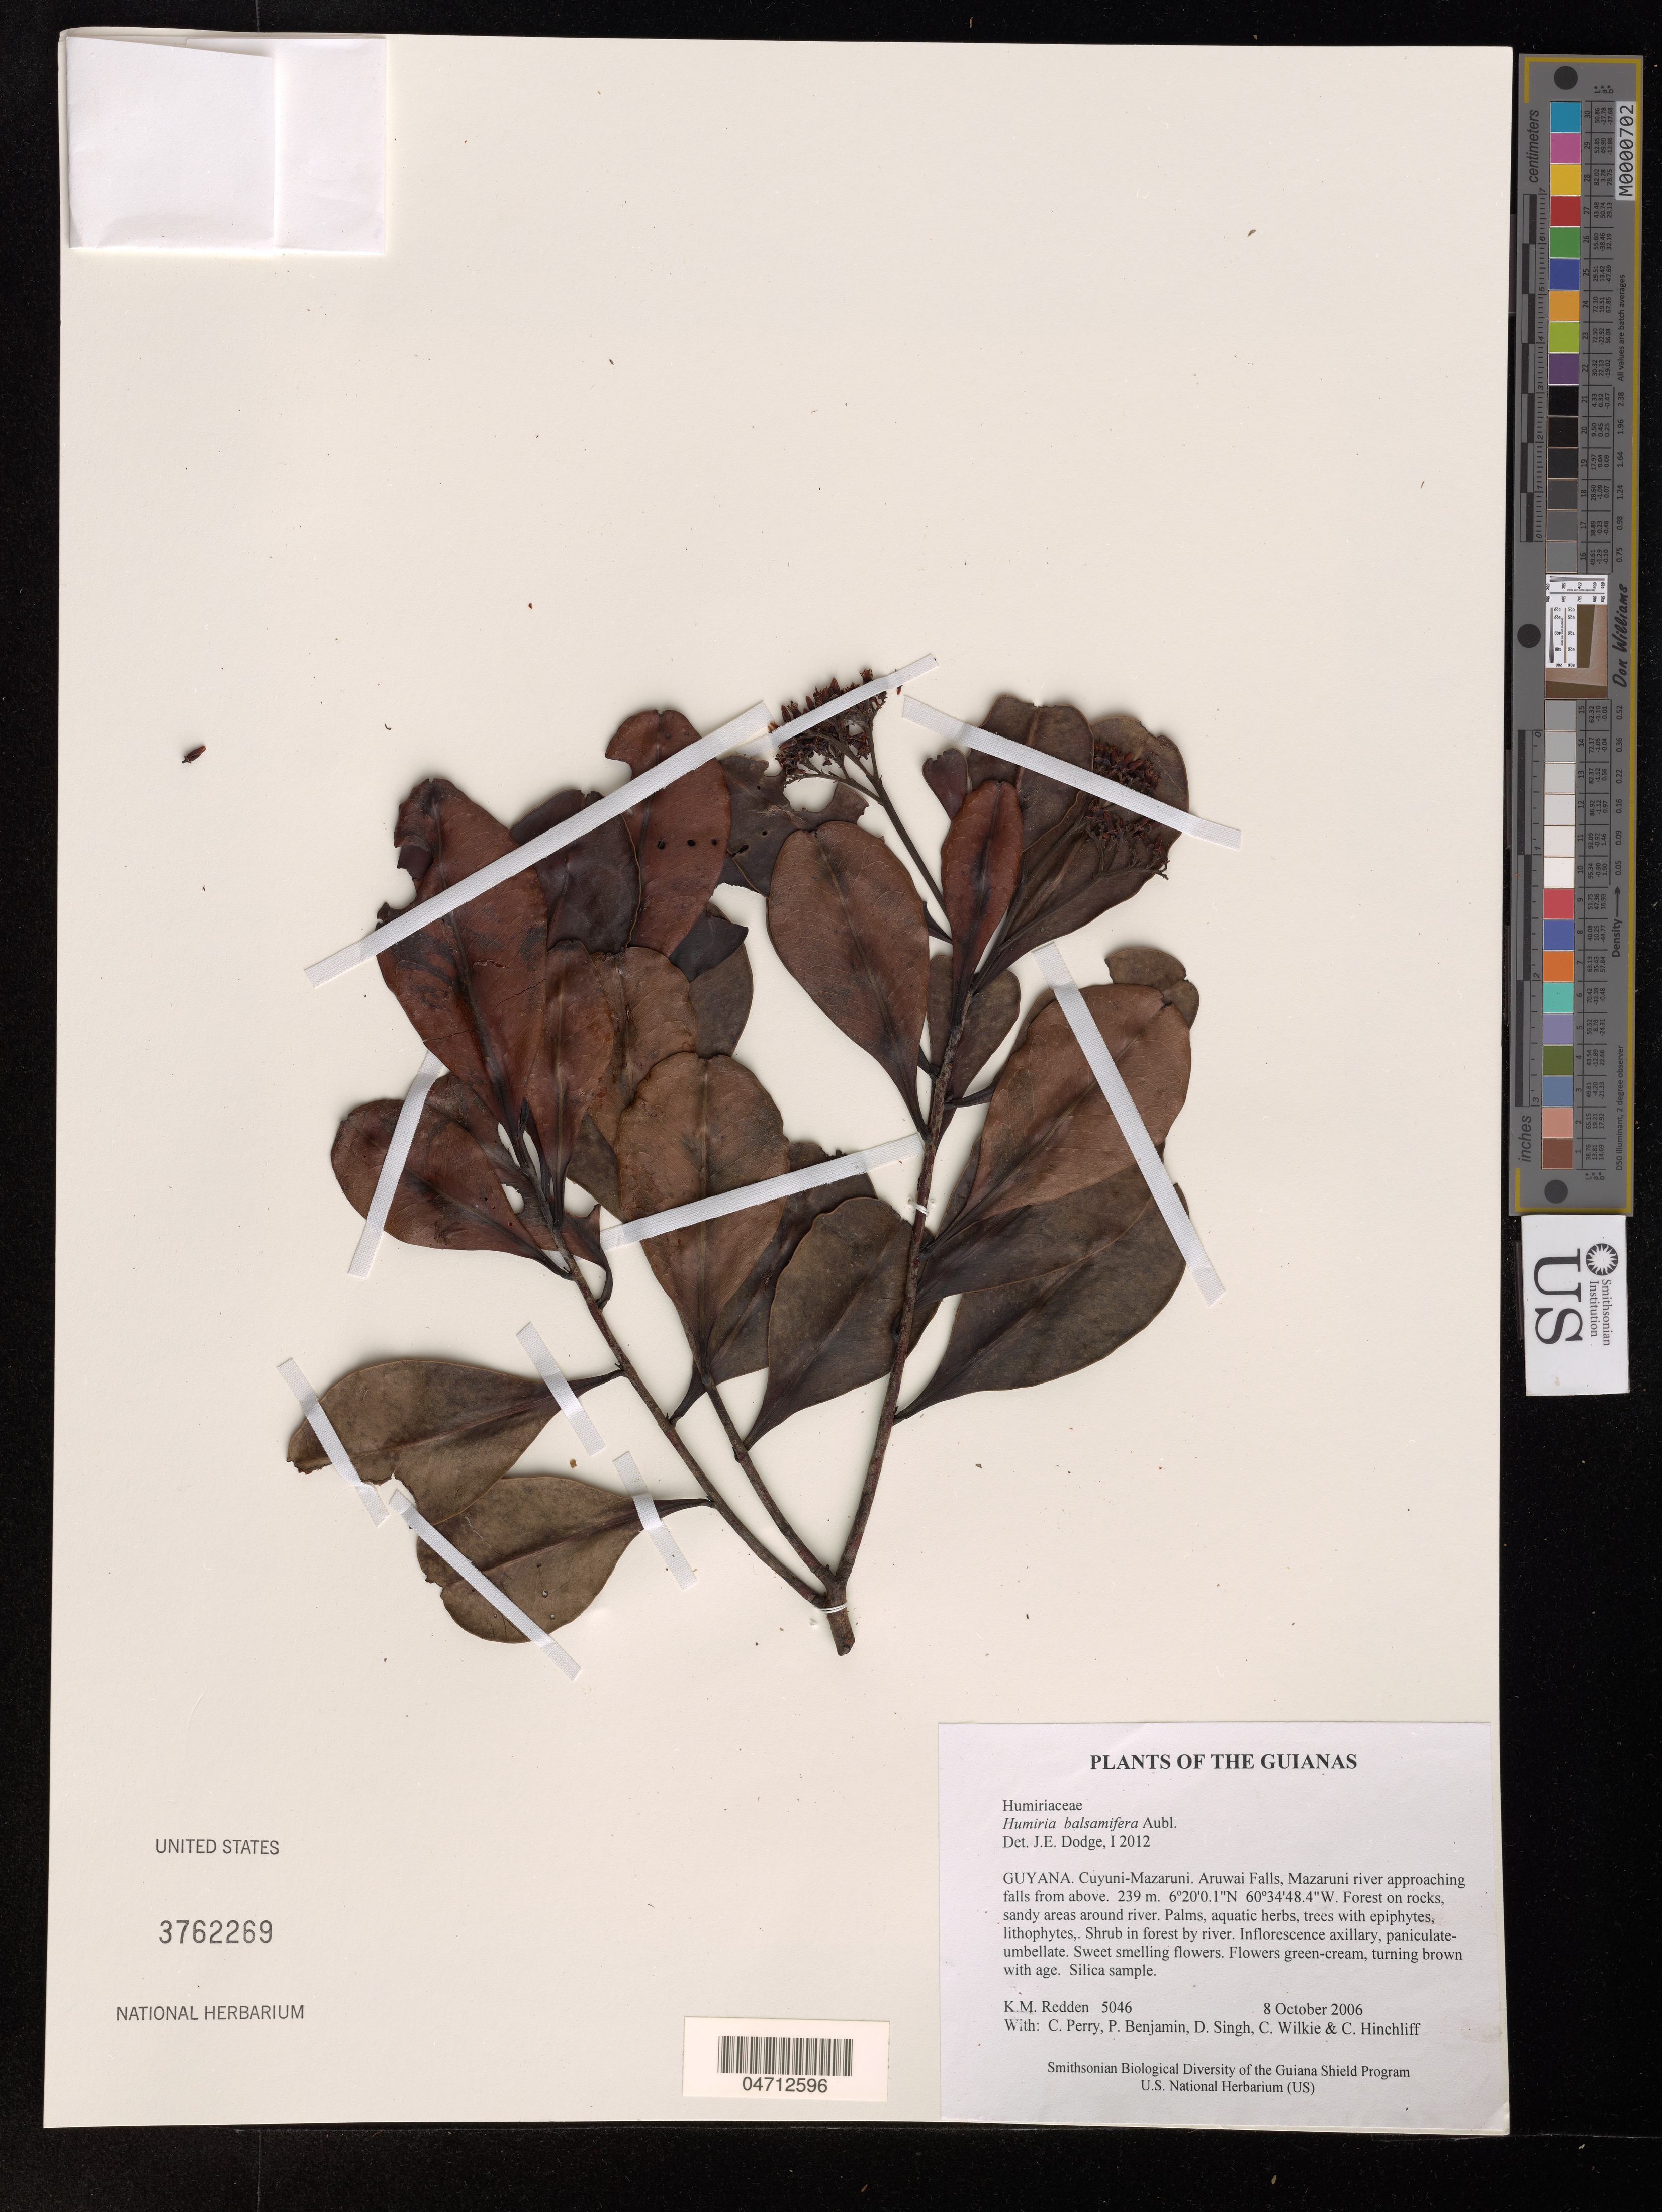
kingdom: Plantae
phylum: Tracheophyta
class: Magnoliopsida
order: Malpighiales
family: Humiriaceae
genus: Humiria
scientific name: Humiria balsamifera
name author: Aubl.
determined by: Dodge, J. E.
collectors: K. M. Redden, C. Perry, P. Benjamin, D. Singh, C. Wilkie & C. E. Hinchliff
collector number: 5046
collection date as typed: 8 October 2006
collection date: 2006-10-08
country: Guyana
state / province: Cuyuni-Mazaruni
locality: Arawai Falls, Mazaruni river approaching falls from above.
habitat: Forest on rocks, sandy areas around river. Palms, aquatic herbs, trees with epiphytes, lithophytes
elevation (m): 239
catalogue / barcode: US 3762269